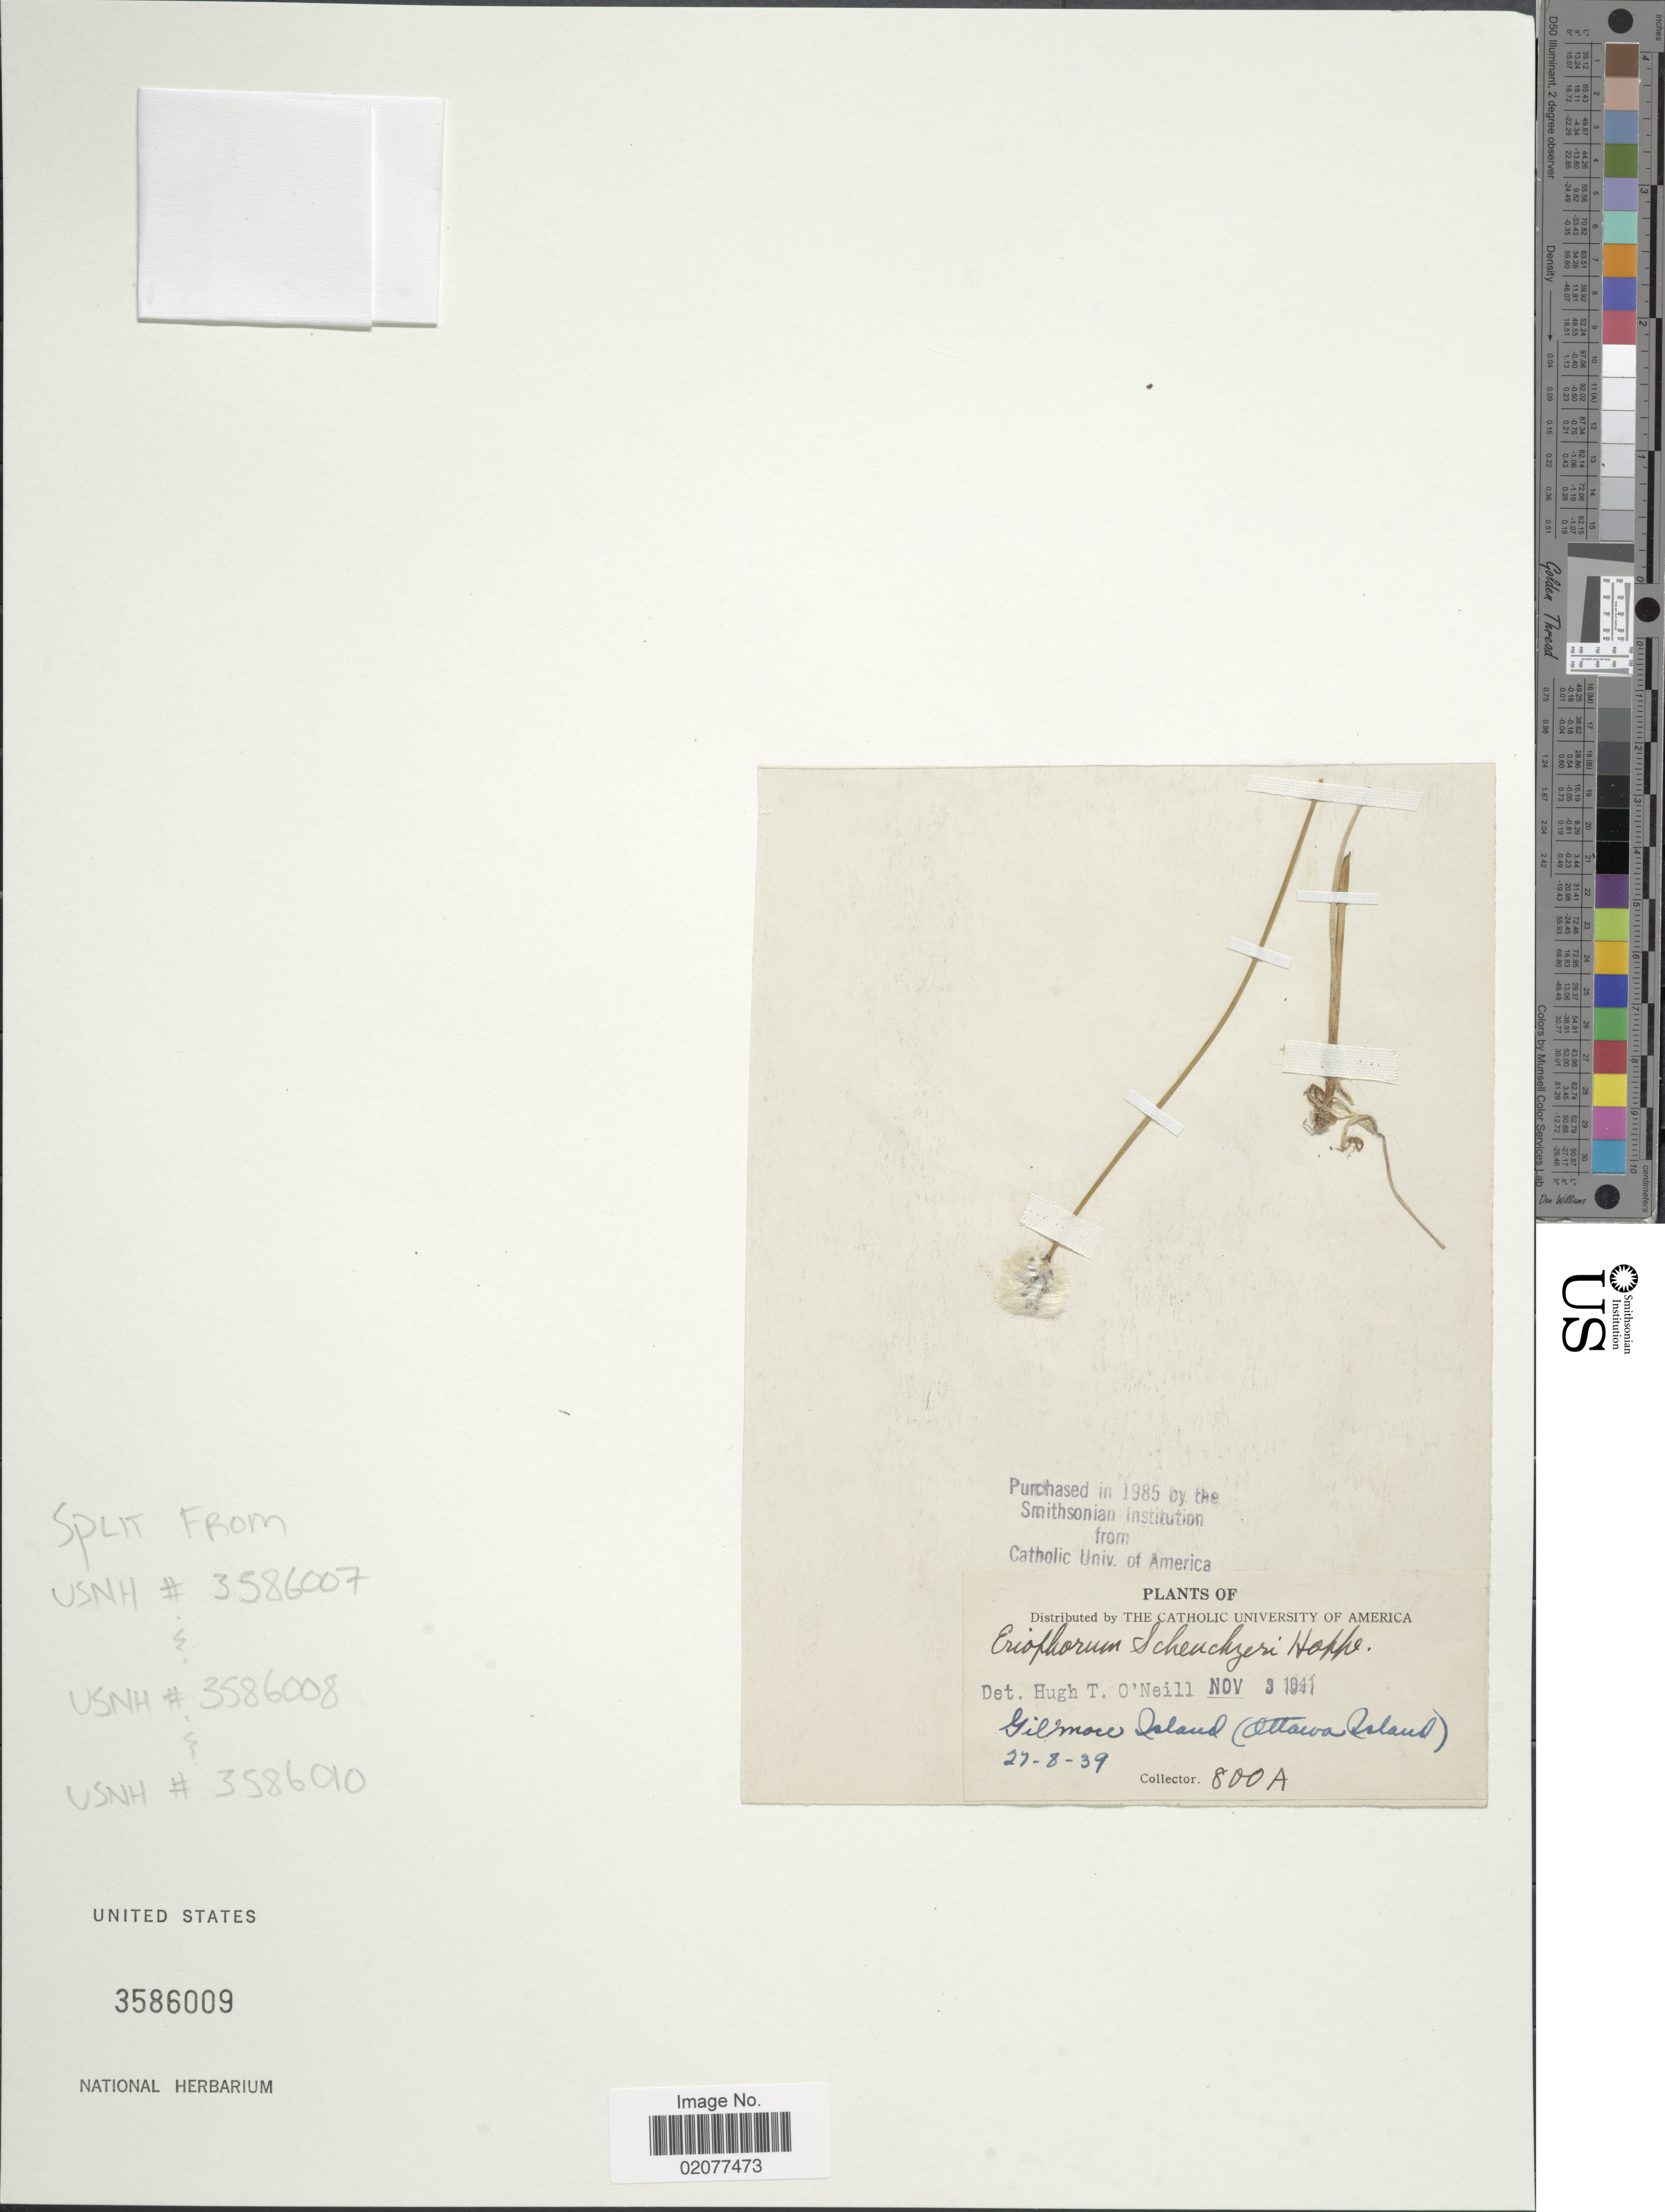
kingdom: Plantae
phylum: Tracheophyta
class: Liliopsida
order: Poales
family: Cyperaceae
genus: Eriophorum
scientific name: Eriophorum scheuchzeri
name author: Hoppe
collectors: G. Gardner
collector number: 800A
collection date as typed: Transcribed d/m/y: 27/8/39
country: Canada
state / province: Ontario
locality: Gilmore Island (Ottawa Island)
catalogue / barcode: US 3586009